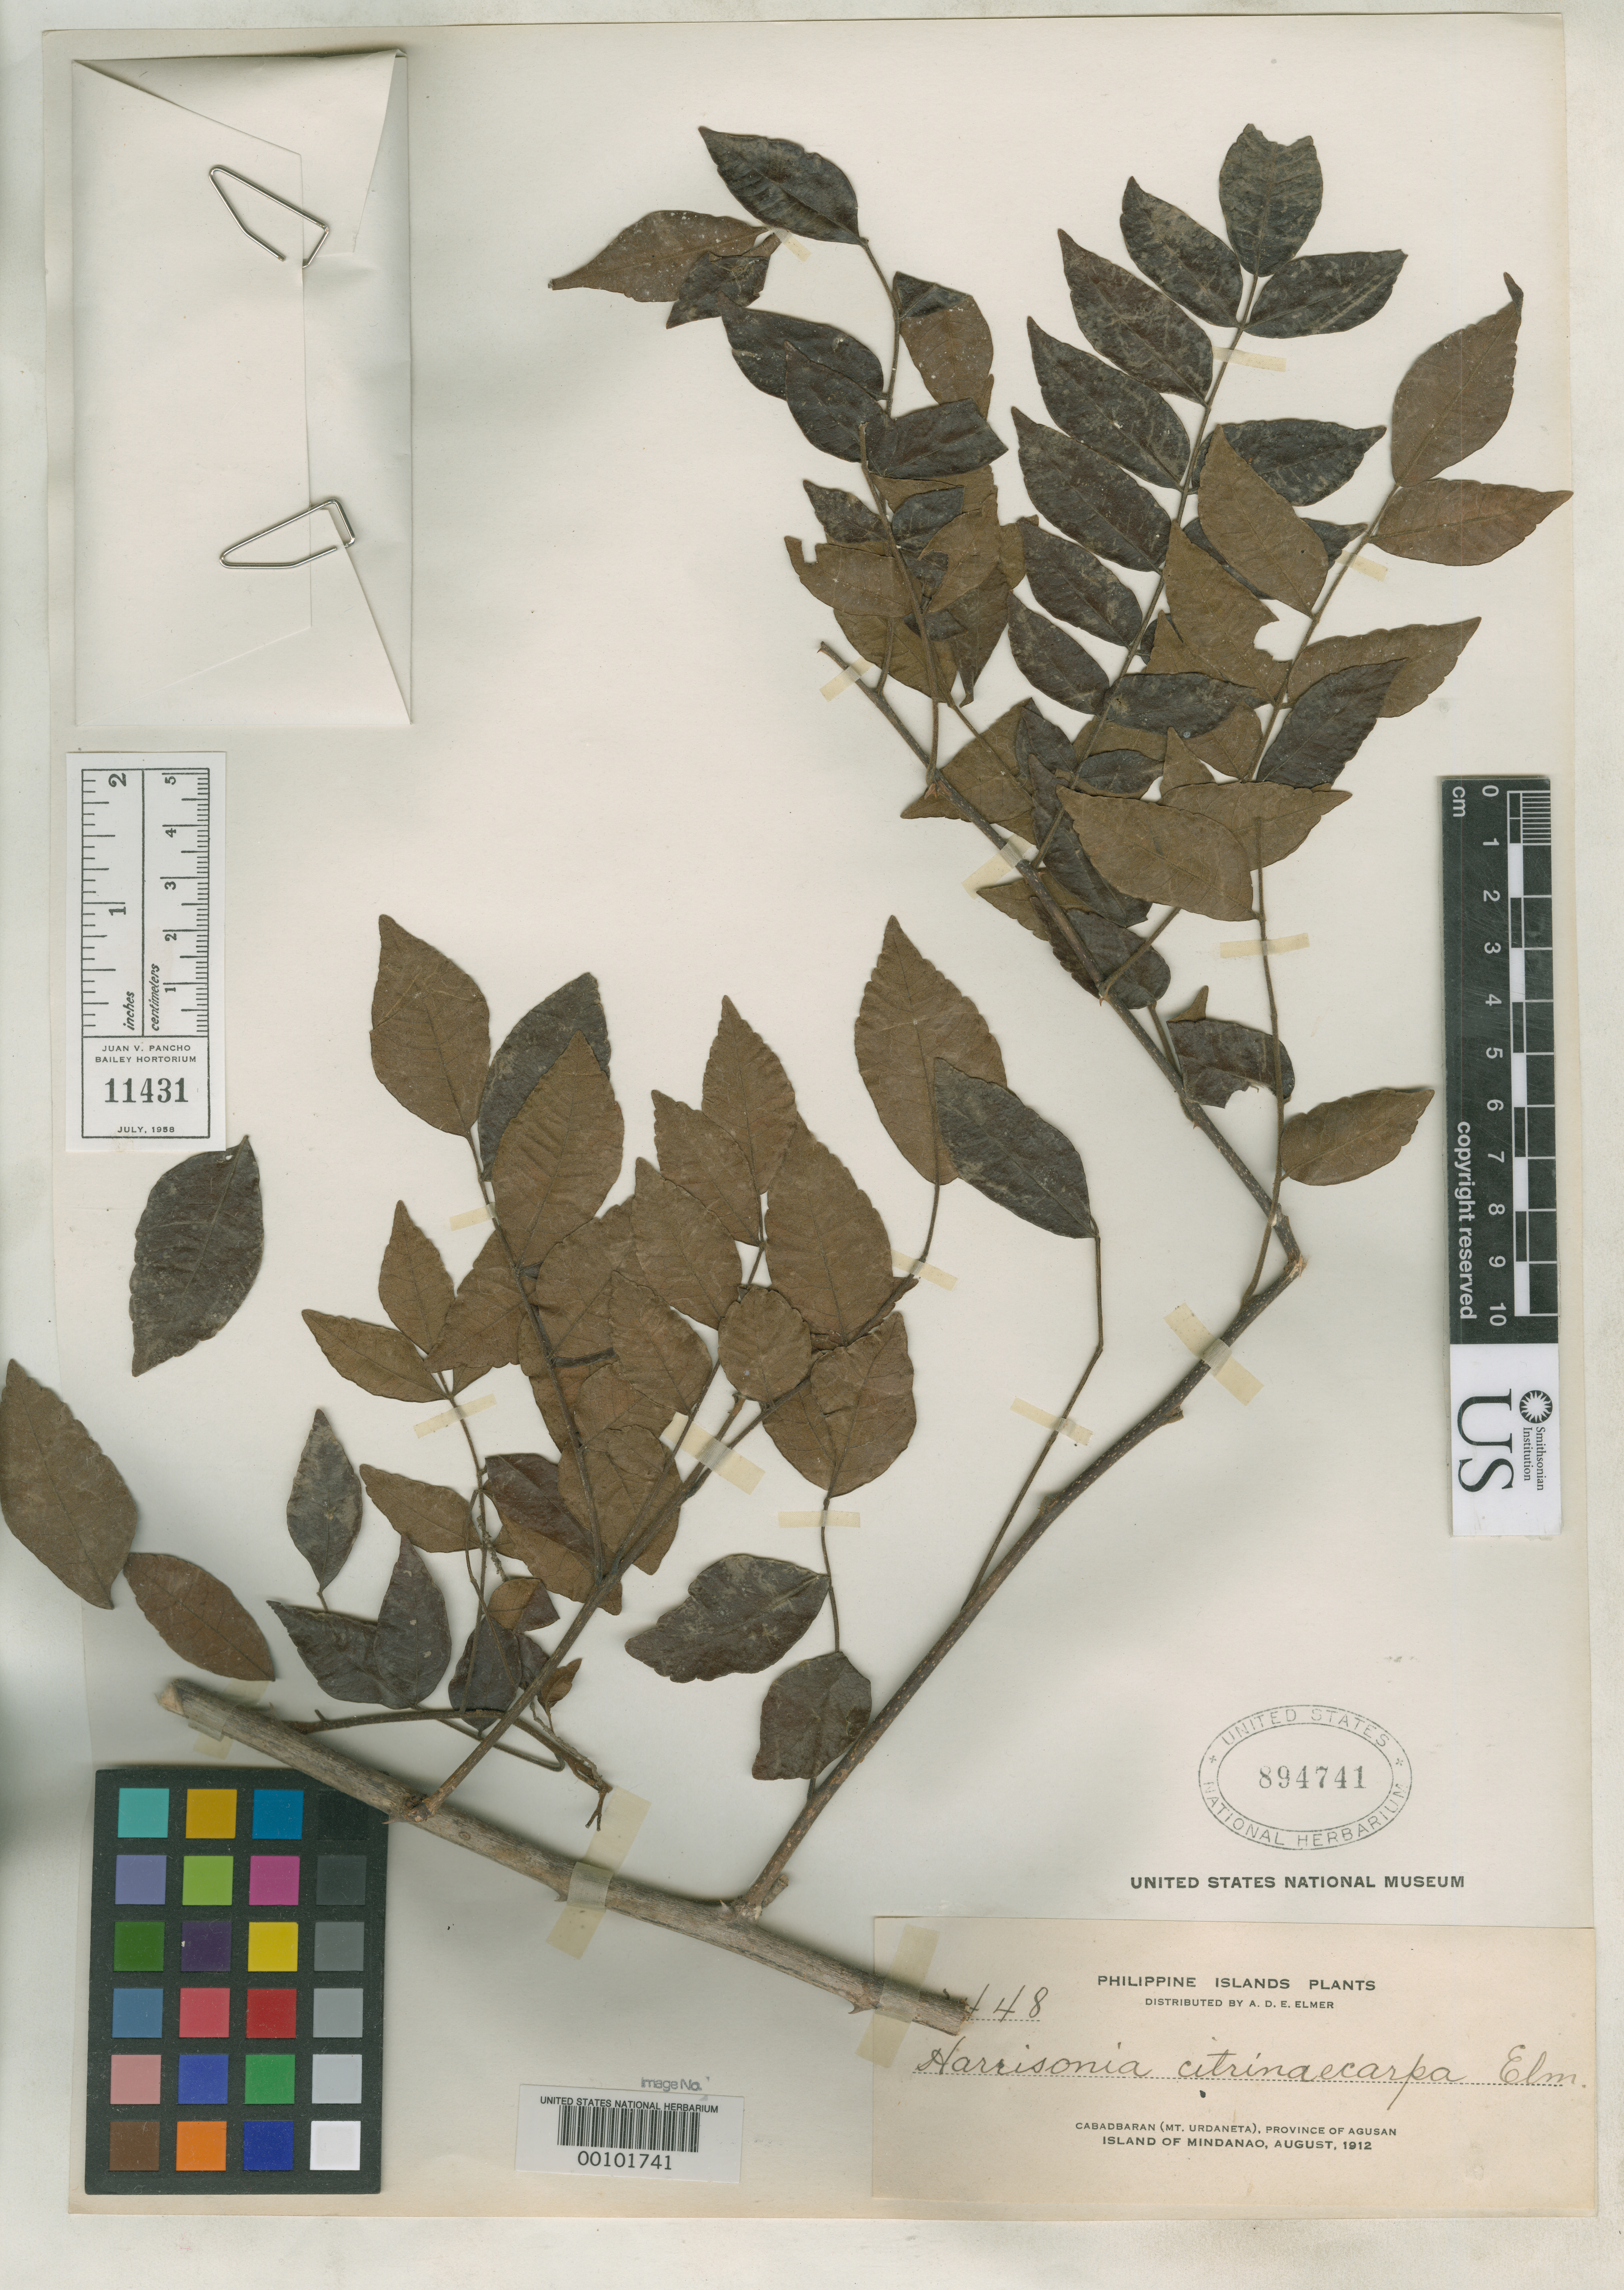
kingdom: Plantae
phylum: Tracheophyta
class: Magnoliopsida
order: Sapindales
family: Rutaceae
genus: Harrisonia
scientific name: Harrisonia citrinaecarpa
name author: Elmer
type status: Isotype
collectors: A. D. E. Elmer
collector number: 13448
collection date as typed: Aug 1912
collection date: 1912-08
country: Philippines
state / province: Caraga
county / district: Agusan del Norte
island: Mindanao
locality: Cabadbaran (Mt. Urdaneta), Province of Agusan, Island of Mindanao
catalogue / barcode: US 894741